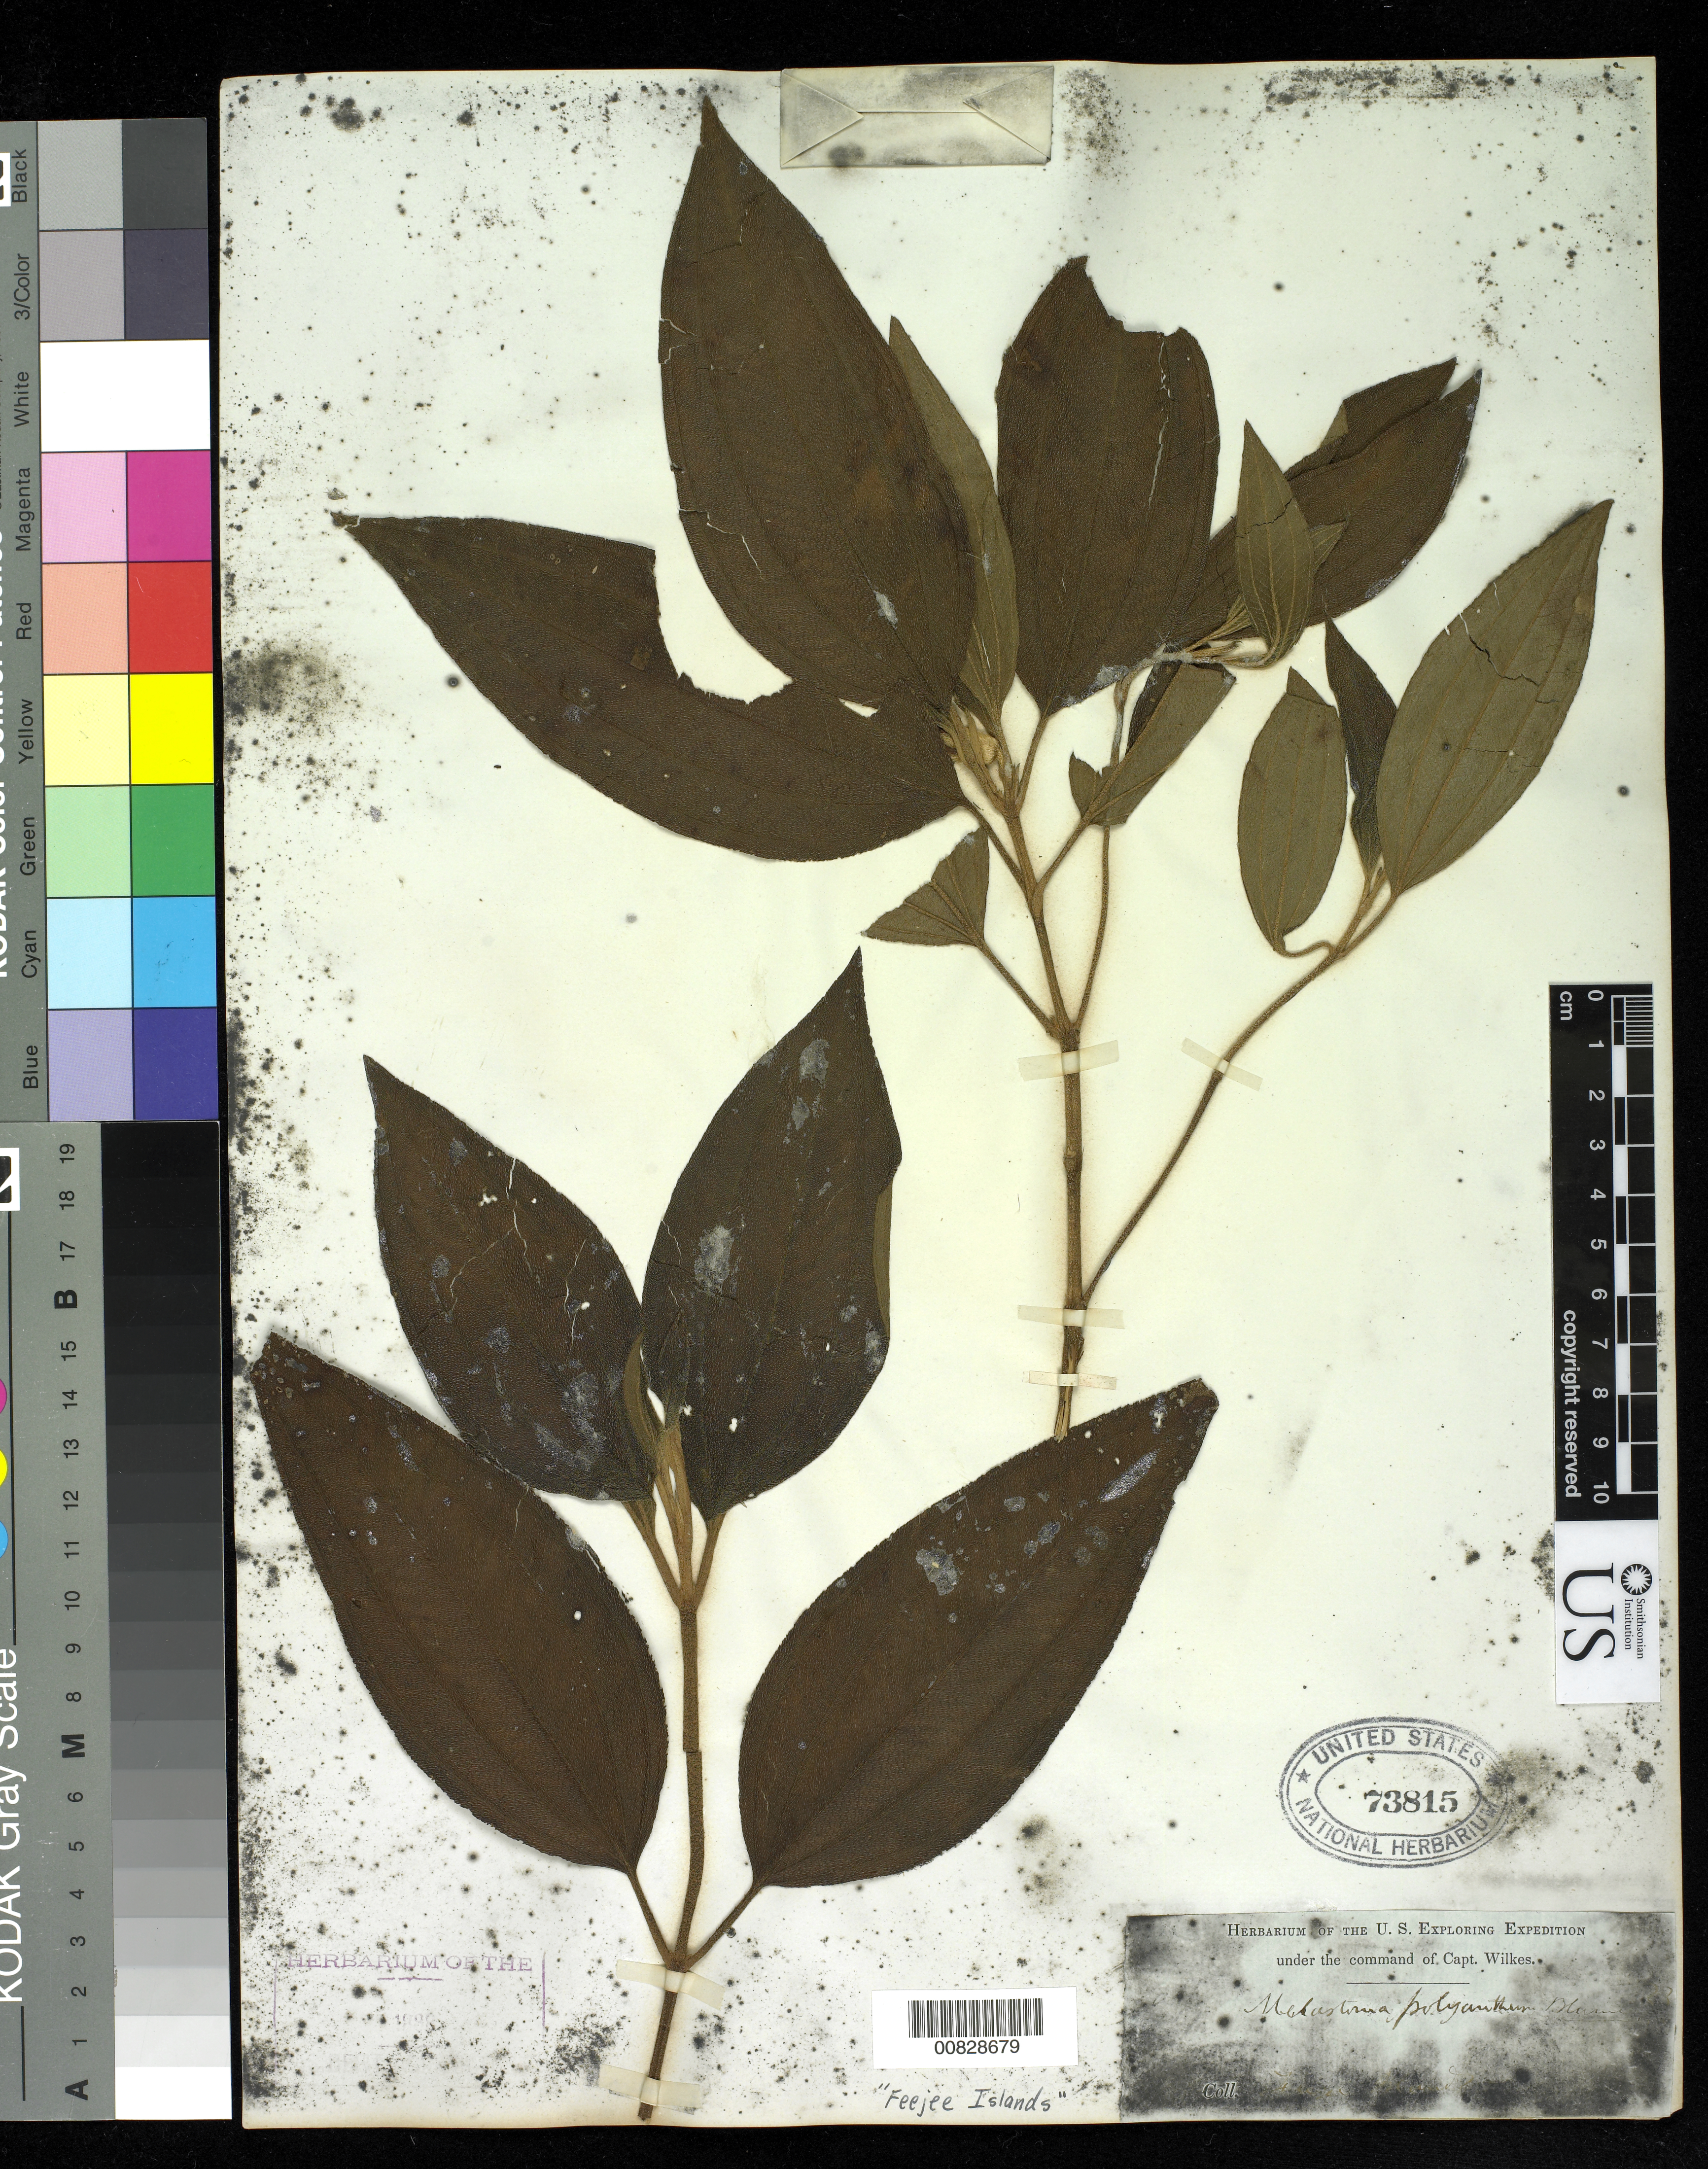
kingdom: Plantae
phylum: Tracheophyta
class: Magnoliopsida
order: Myrtales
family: Melastomataceae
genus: Melastoma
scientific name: Melastoma malabathricum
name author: L.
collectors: Wilkes Explor. Exped.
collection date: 1838/1842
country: Fiji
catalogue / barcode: US 73815